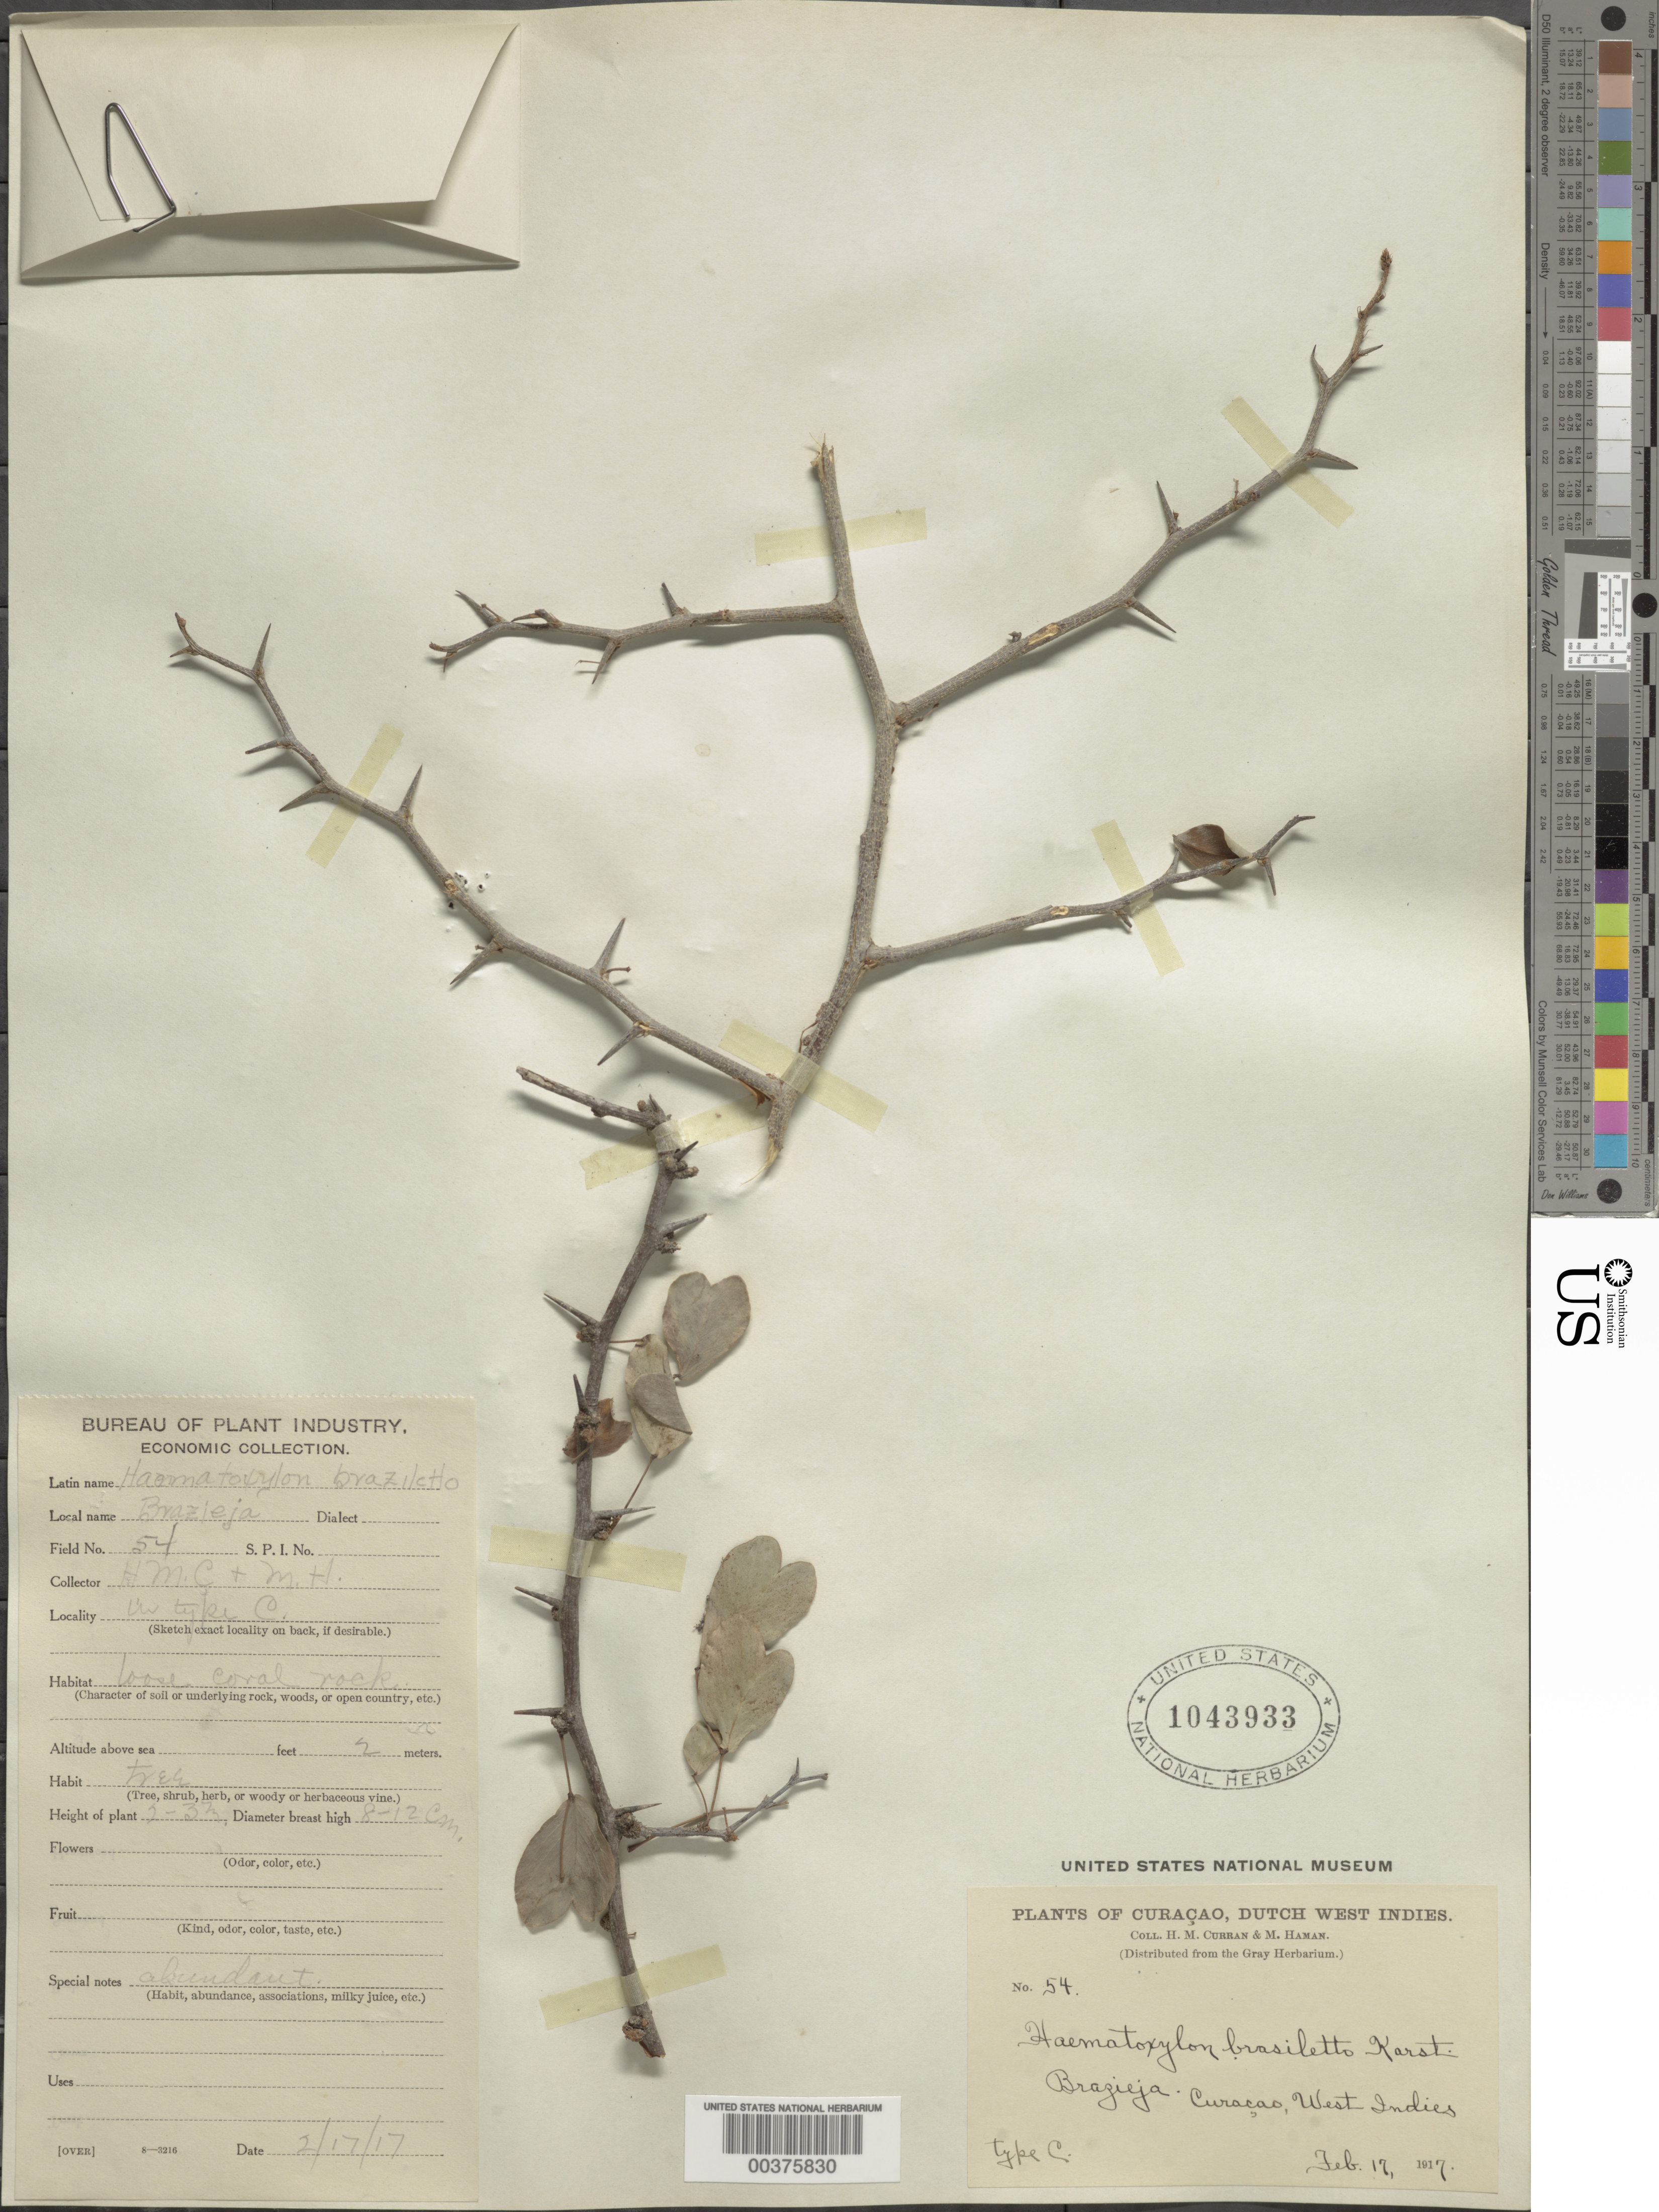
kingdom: Plantae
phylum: Tracheophyta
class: Magnoliopsida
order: Fabales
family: Fabaceae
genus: Haematoxylum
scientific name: Haematoxylum brasiletto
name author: H. Karst.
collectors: H. M. Curran & M. Haman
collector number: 54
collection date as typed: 17 Feb 1917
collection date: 1917-02-17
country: Curaçao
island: Curaçao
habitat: Loose coral rock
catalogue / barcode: US 1043933